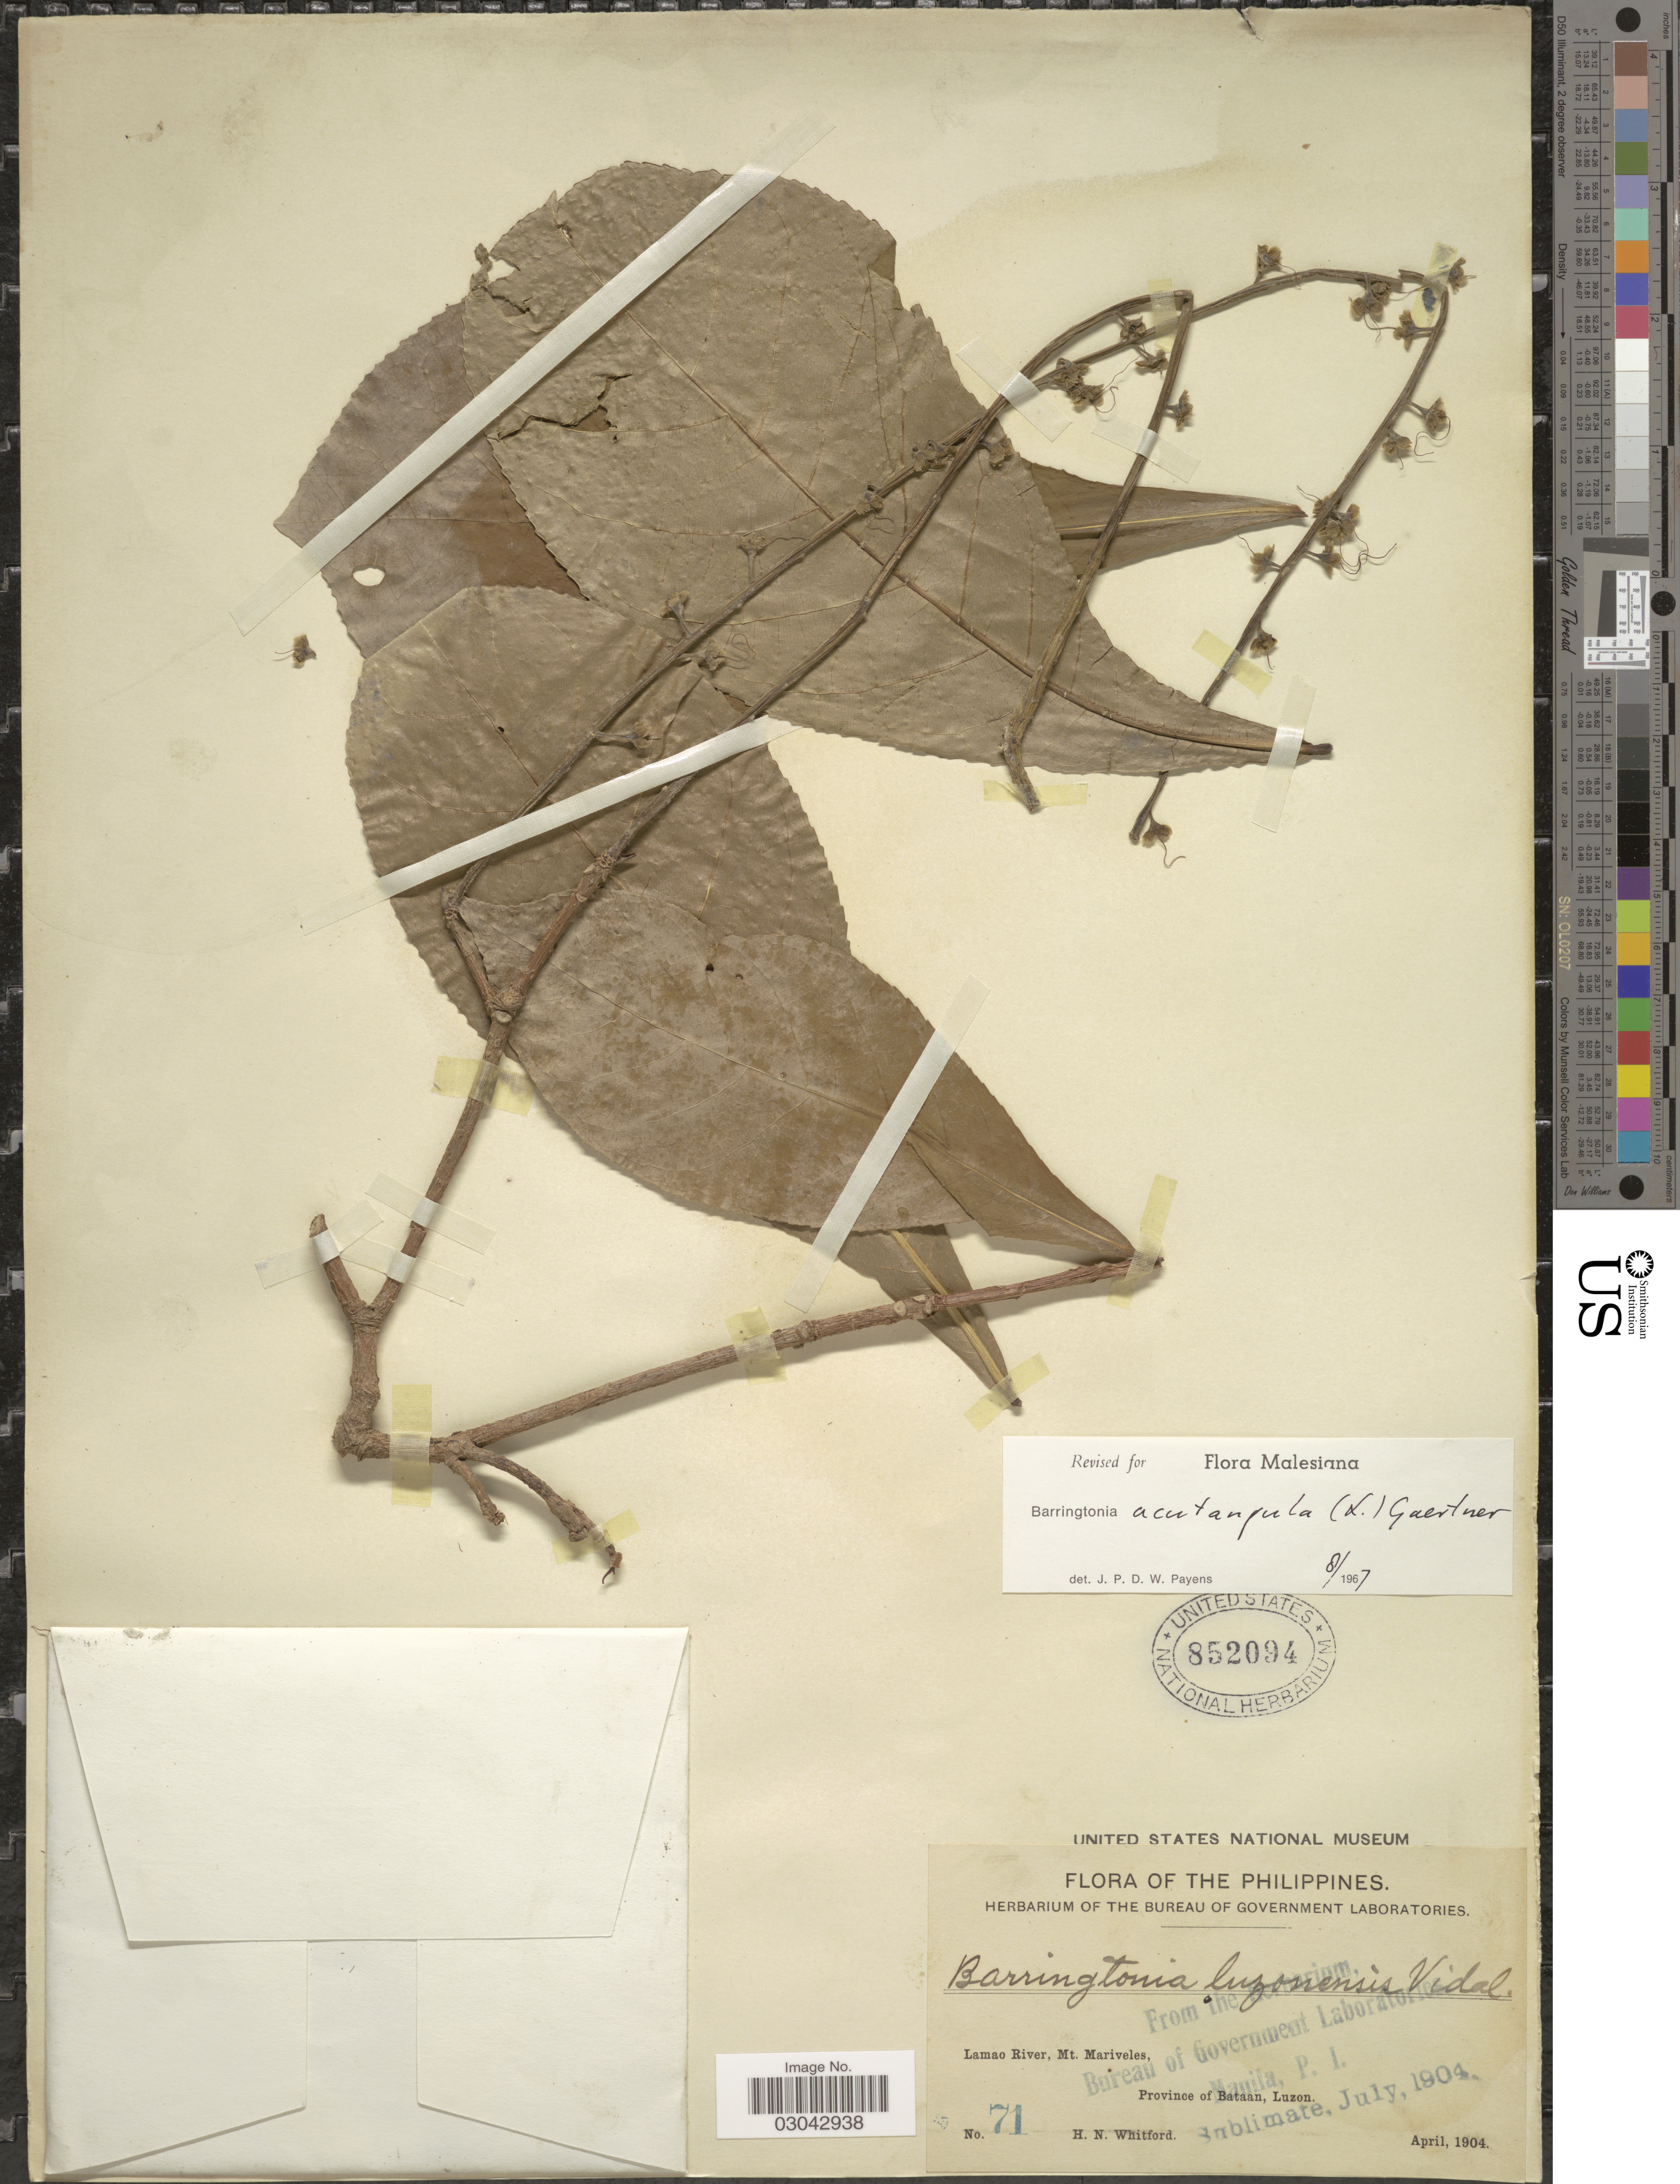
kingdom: Plantae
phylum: Tracheophyta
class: Magnoliopsida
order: Ericales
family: Lecythidaceae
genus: Barringtonia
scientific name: Barringtonia acutangula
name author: (L.) Gaertn.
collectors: H. N. Whitford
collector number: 71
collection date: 1904-04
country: Philippines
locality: Lamao River, Mt. Mariveles, Province of Bataan, Luzon.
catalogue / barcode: US 852094